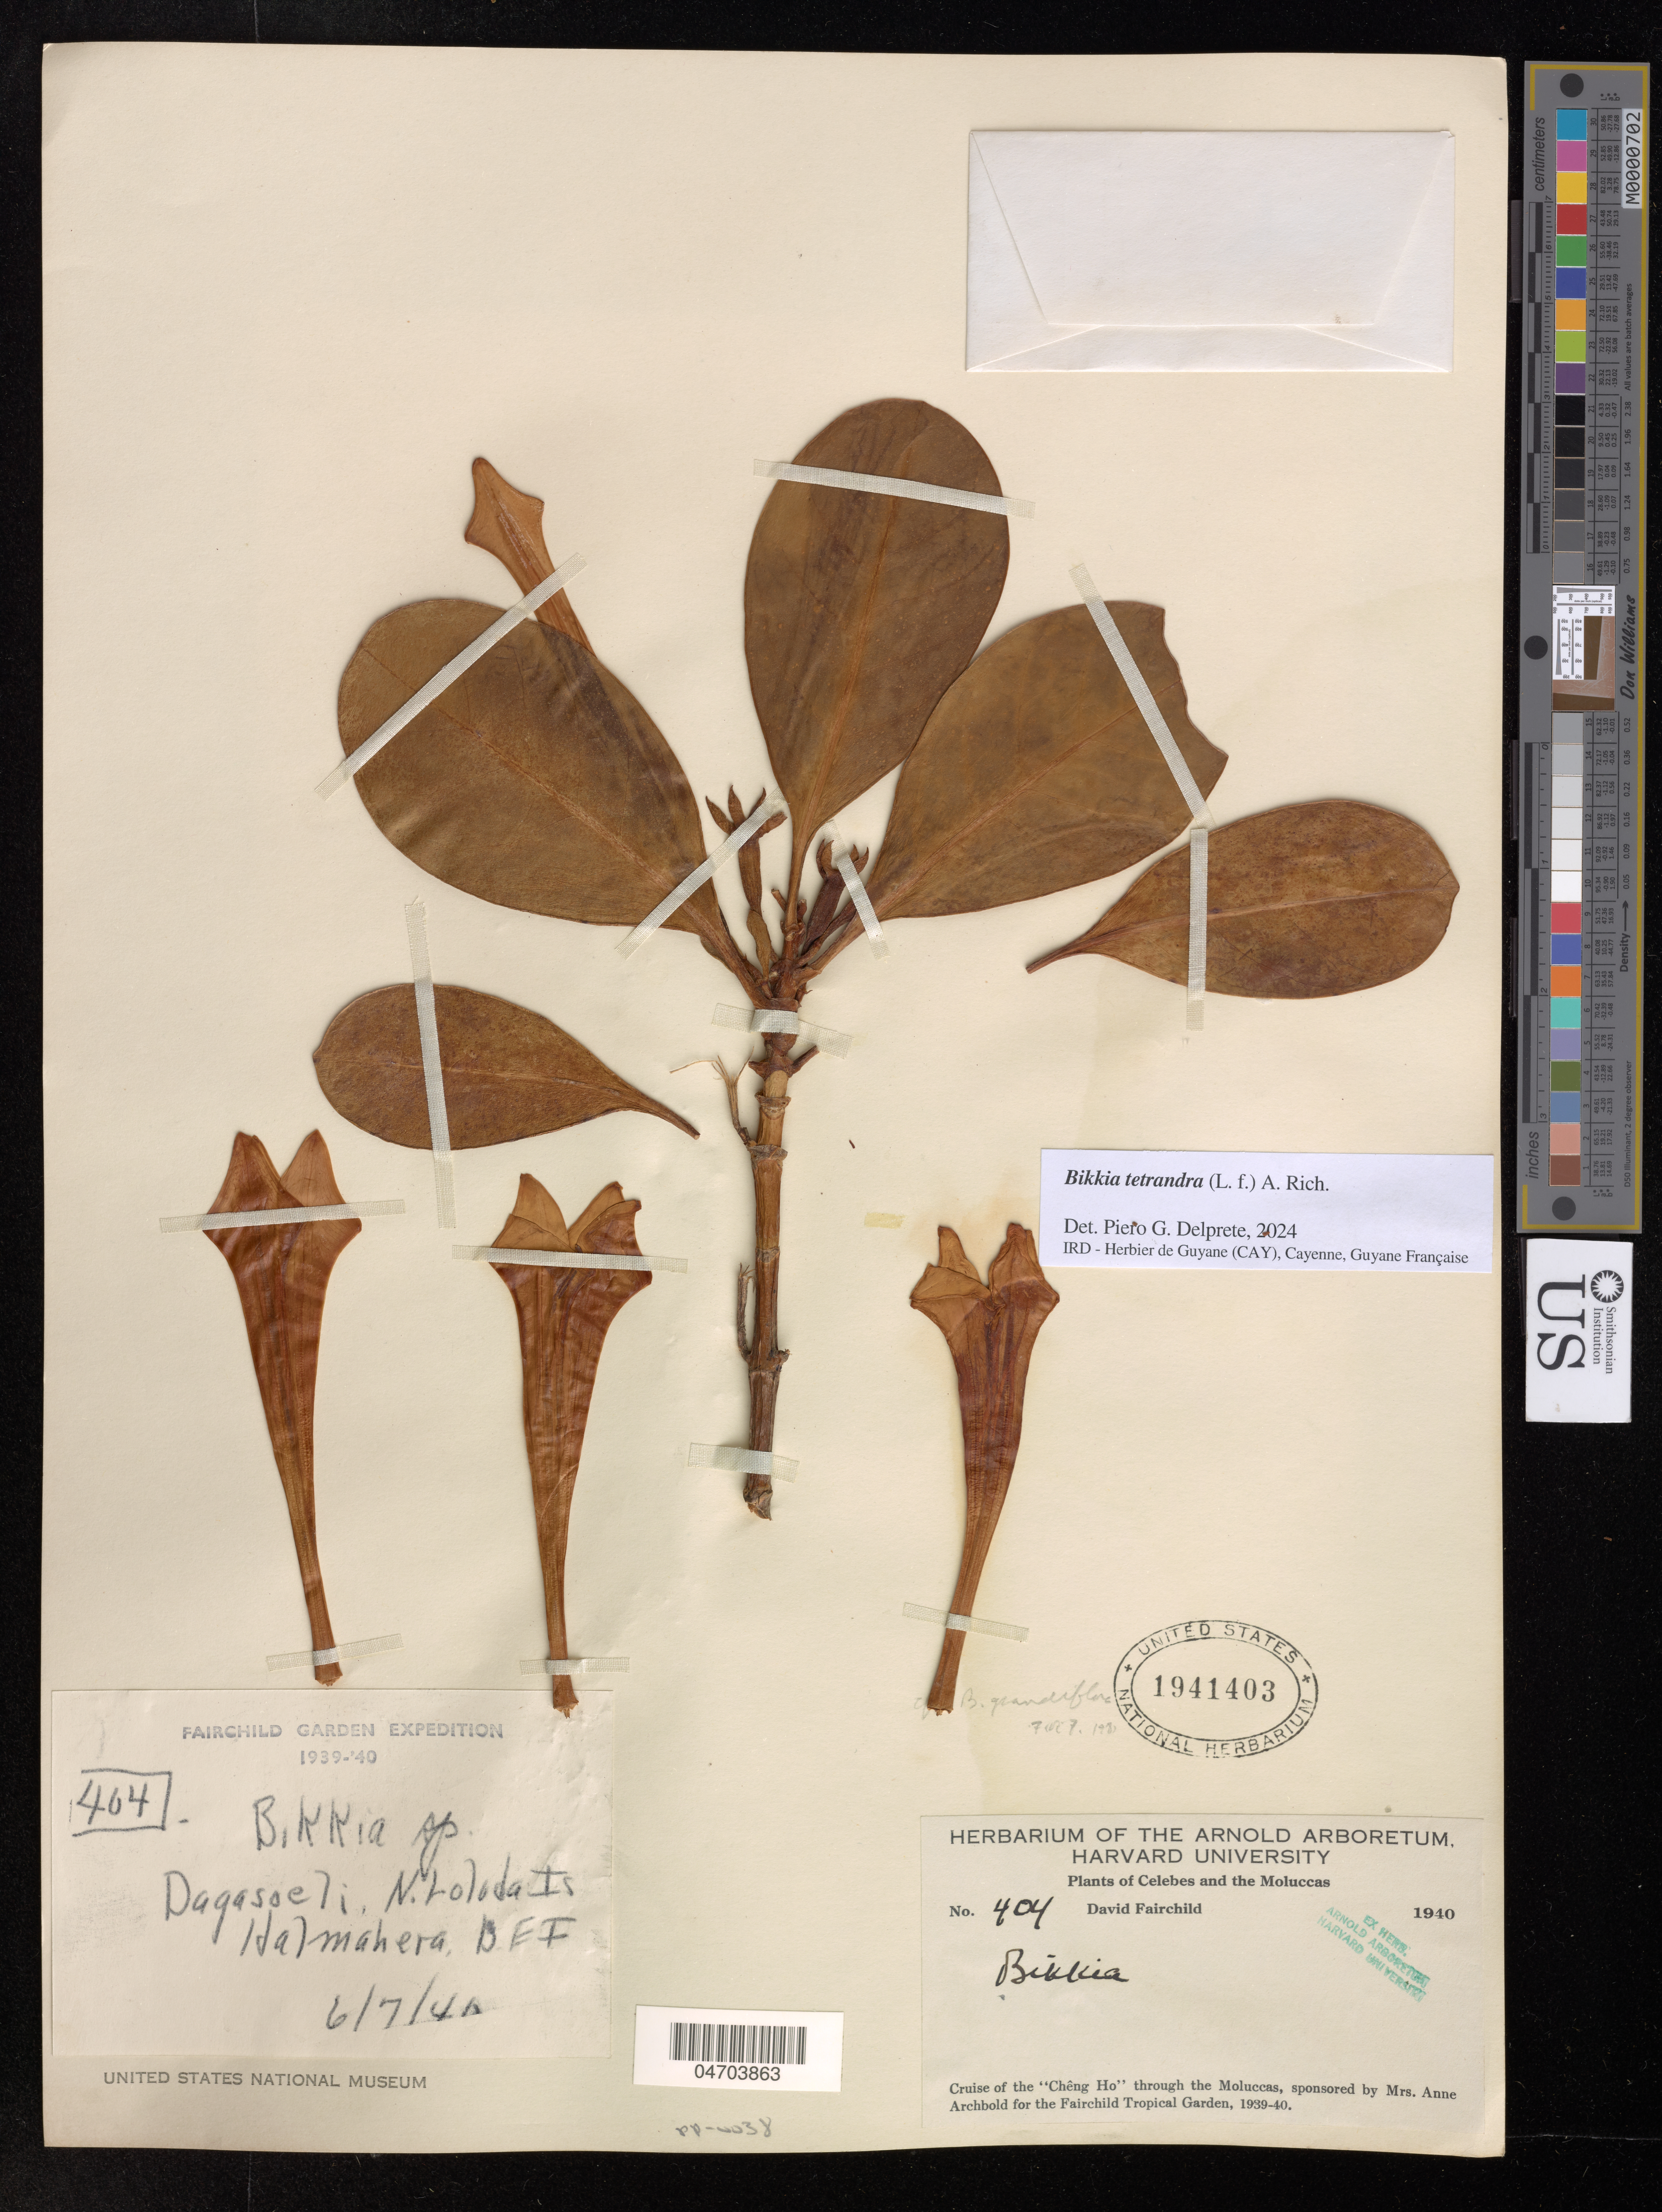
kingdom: Plantae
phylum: Tracheophyta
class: Magnoliopsida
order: Gentianales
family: Rubiaceae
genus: Bikkia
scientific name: Bikkia tetrandra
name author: (L. f.) A. Rich.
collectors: D. Fairchild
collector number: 404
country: Indonesia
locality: Celebes and the Moluccas.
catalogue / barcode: US 1941403